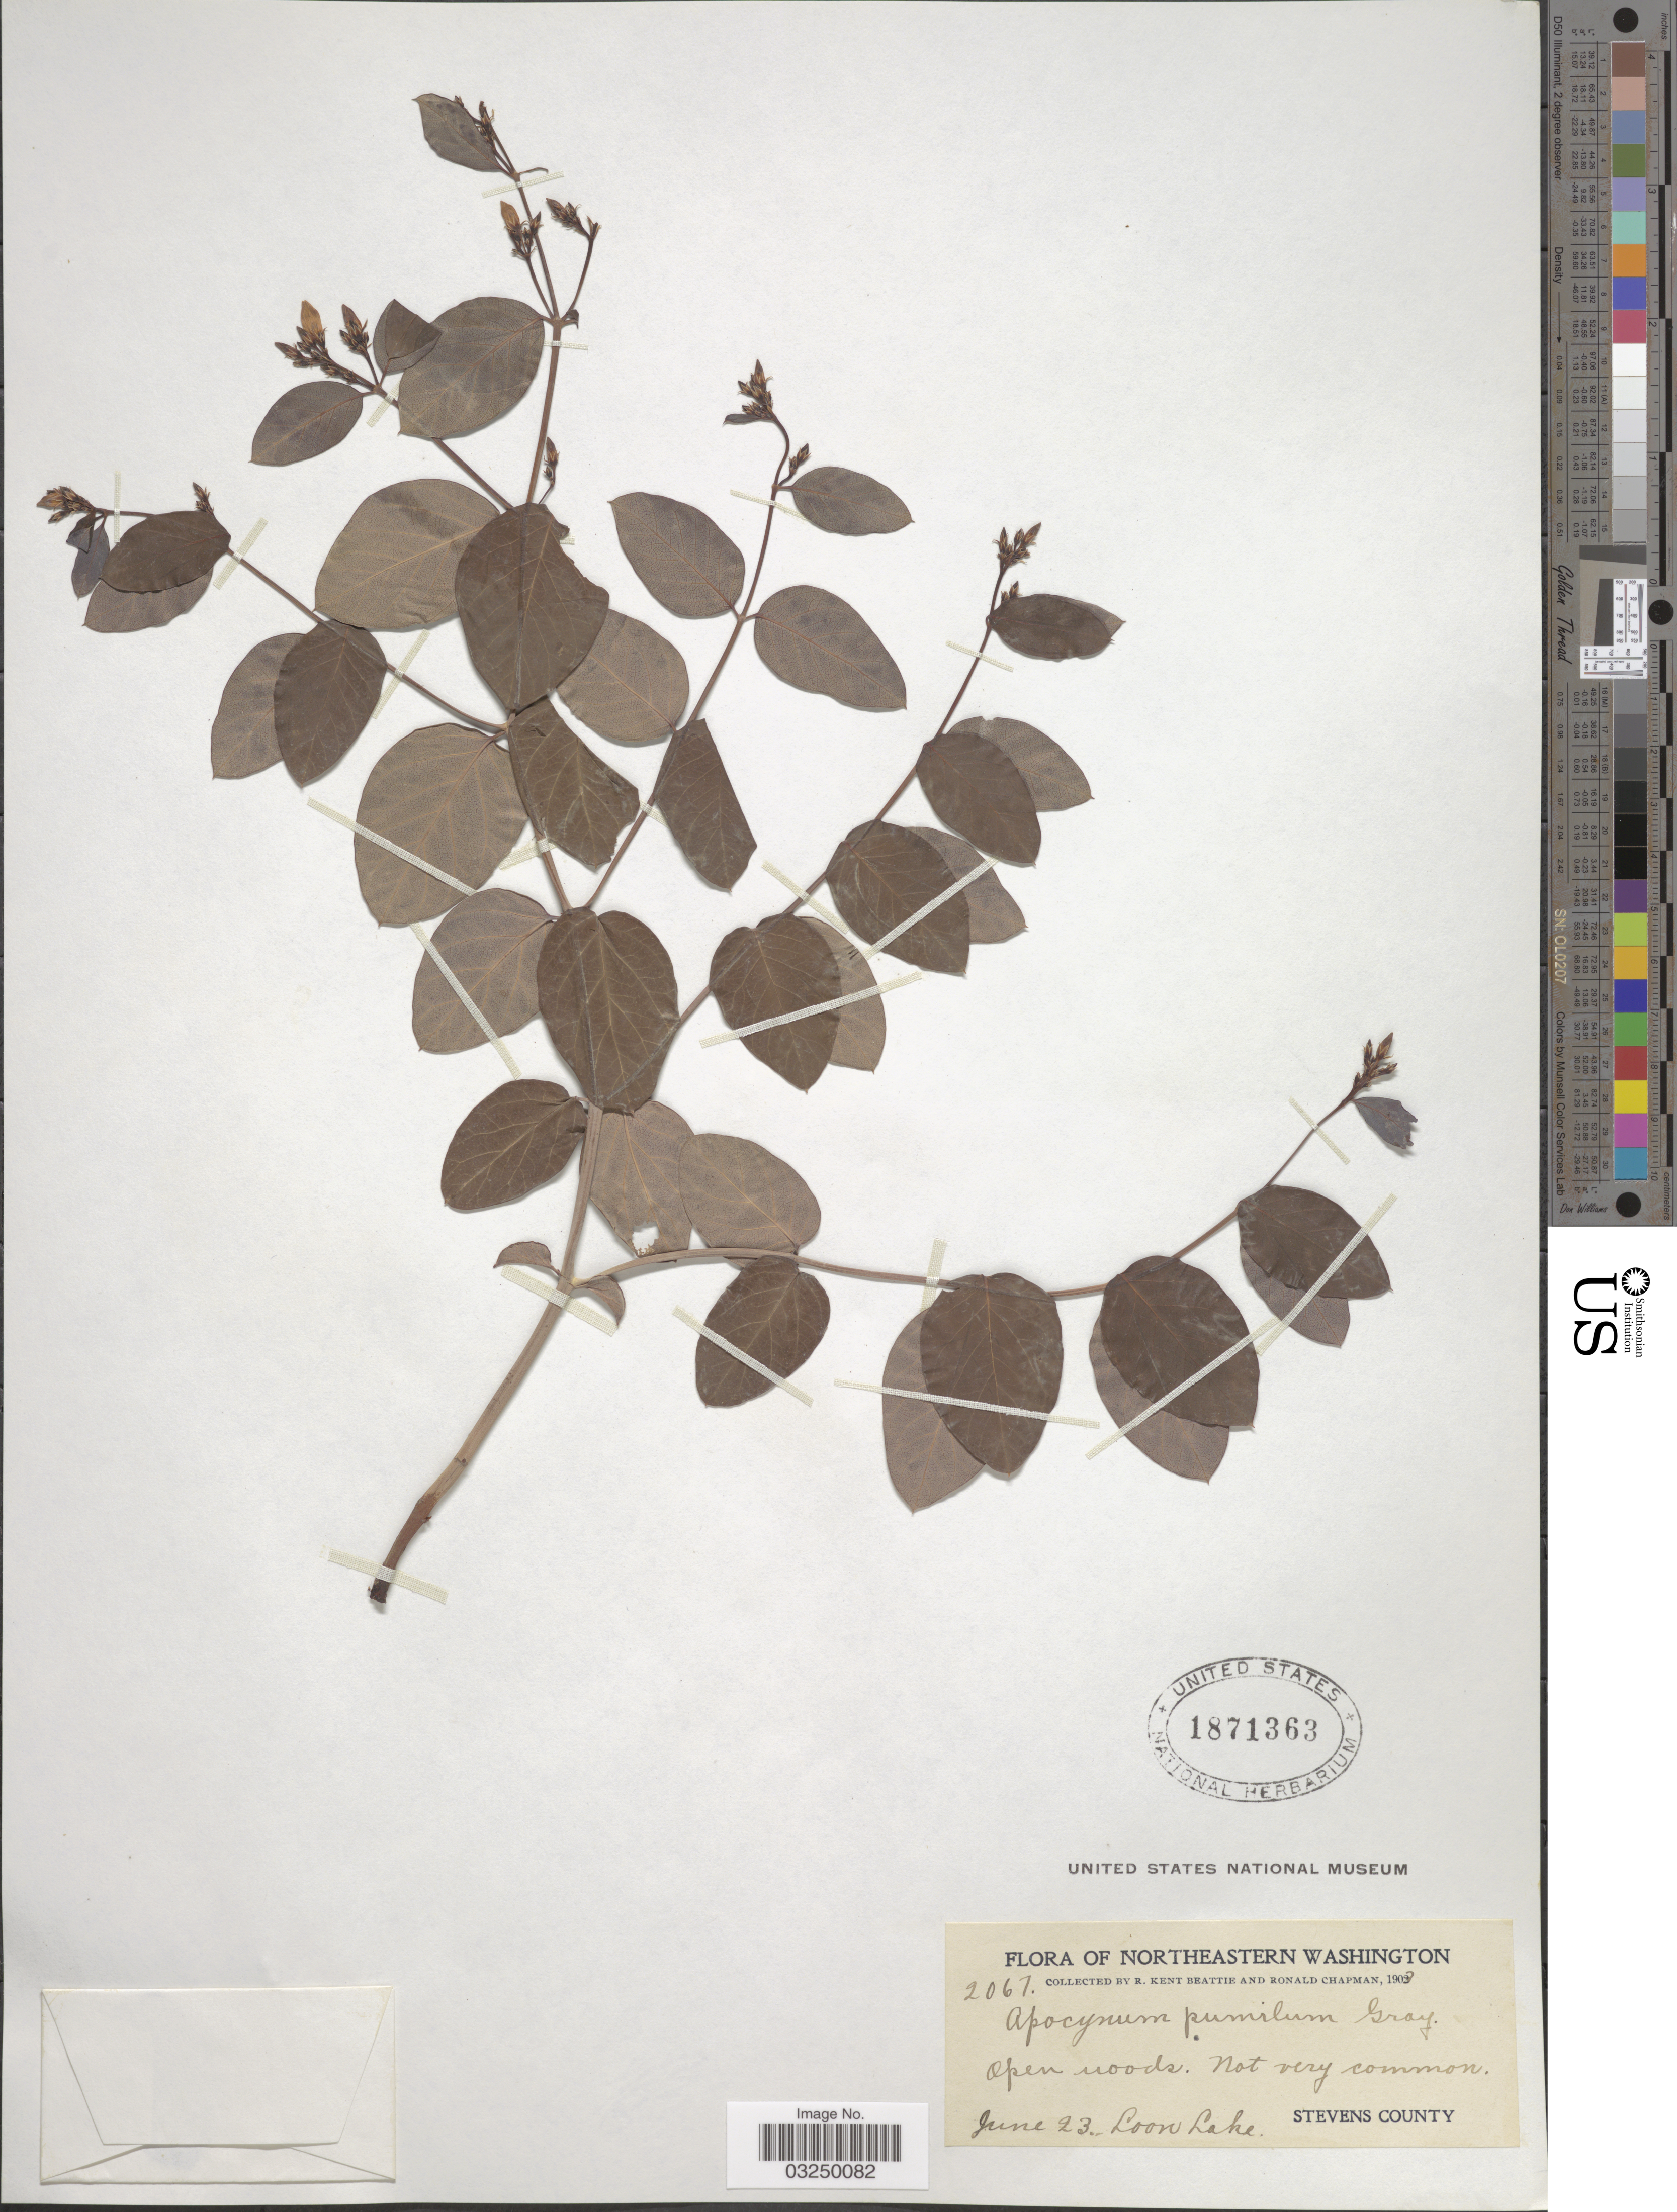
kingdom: Plantae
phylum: Tracheophyta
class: Magnoliopsida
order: Gentianales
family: Apocynaceae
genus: Apocynum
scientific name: Apocynum pumilum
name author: (A. Gray) Greene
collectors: R. K. Beattie & R. Chapman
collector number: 2067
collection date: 1903-06-23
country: United States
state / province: Washington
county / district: Stevens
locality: Northeastern Washington. Loon Lake. Stevens County.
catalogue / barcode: US 1871363